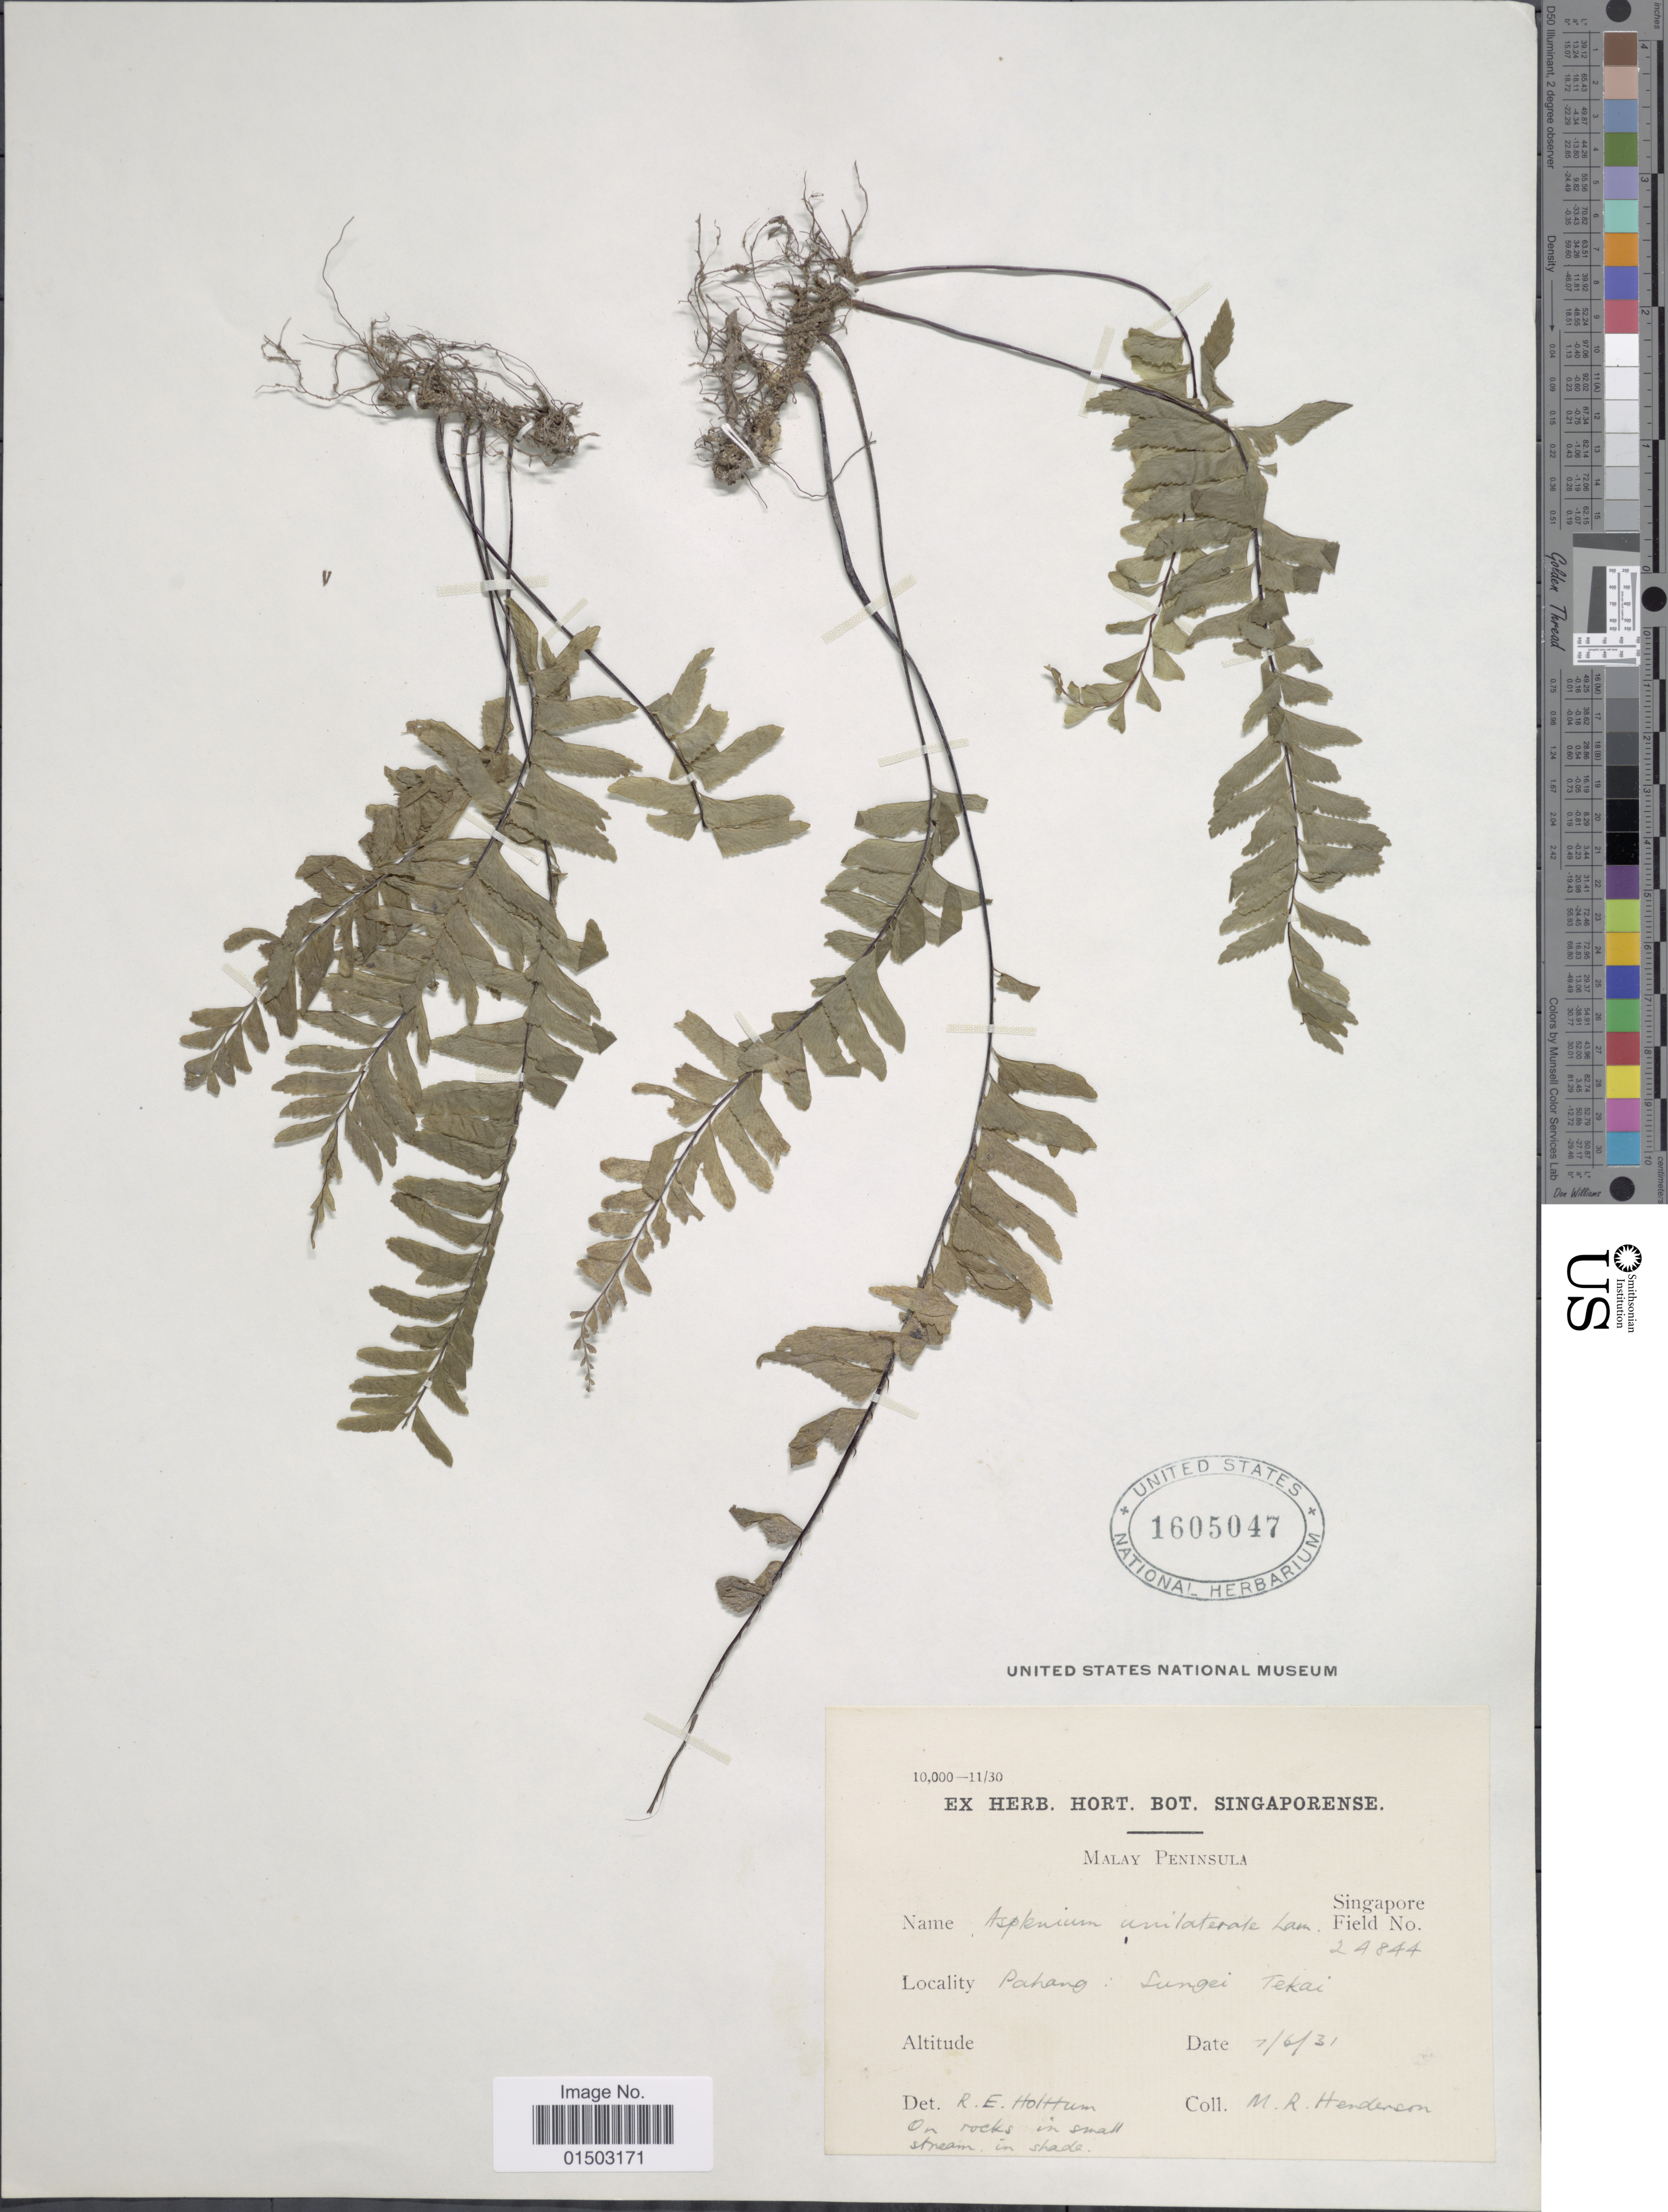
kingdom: Plantae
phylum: Tracheophyta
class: Polypodiopsida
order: Polypodiales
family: Aspleniaceae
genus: Hymenasplenium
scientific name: Hymenasplenium unilaterale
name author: (Lam.) Hayata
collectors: M. Henderson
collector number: Singapore Field 24844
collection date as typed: Transcribed d/m/y: 7/6/31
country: Malaysia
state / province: Pahang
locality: Malay Peninsula, Pahang: Sungei Tekai.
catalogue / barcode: US 1605047